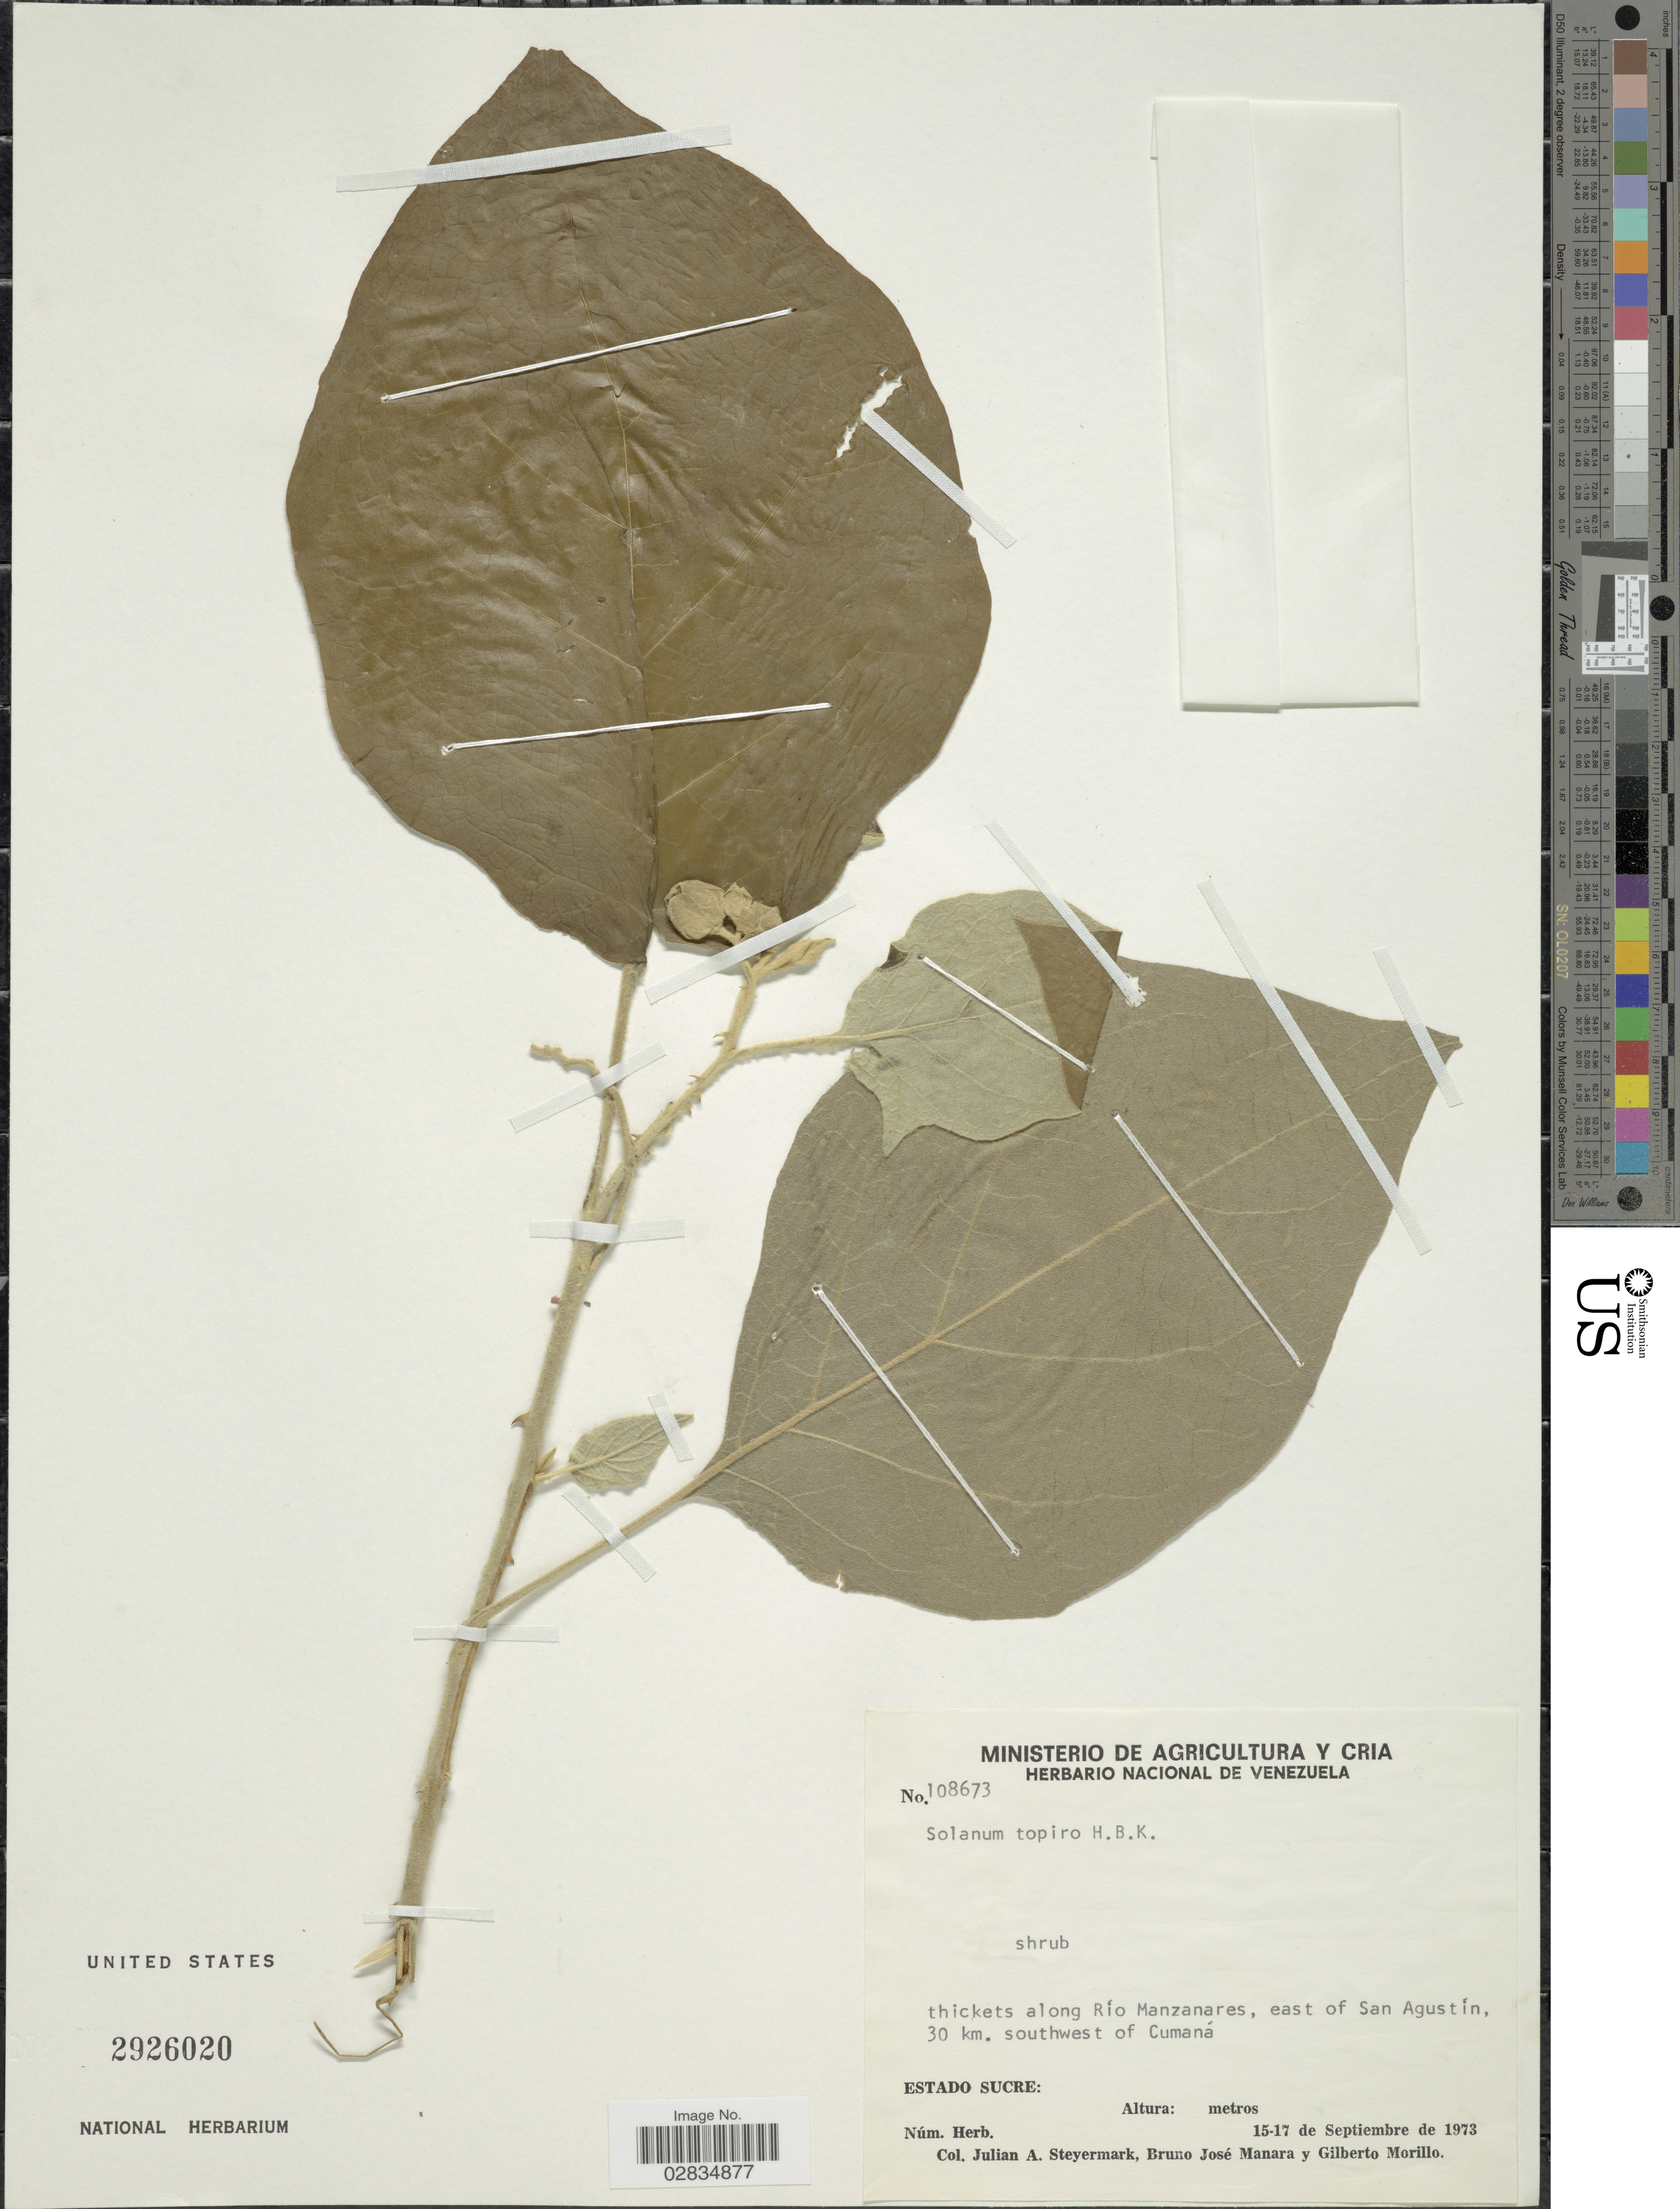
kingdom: Plantae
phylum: Tracheophyta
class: Magnoliopsida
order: Solanales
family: Solanaceae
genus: Solanum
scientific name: Solanum topiro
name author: Dunal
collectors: J. Steyermark, B. Manara & G. N. Morillo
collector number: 108673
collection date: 1973-09-15/1973-09-17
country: Venezuela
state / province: Sucre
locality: Along Río Manzanares, east of San Agustín, 30 km. southwest of Cumaná.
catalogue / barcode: US 2926020